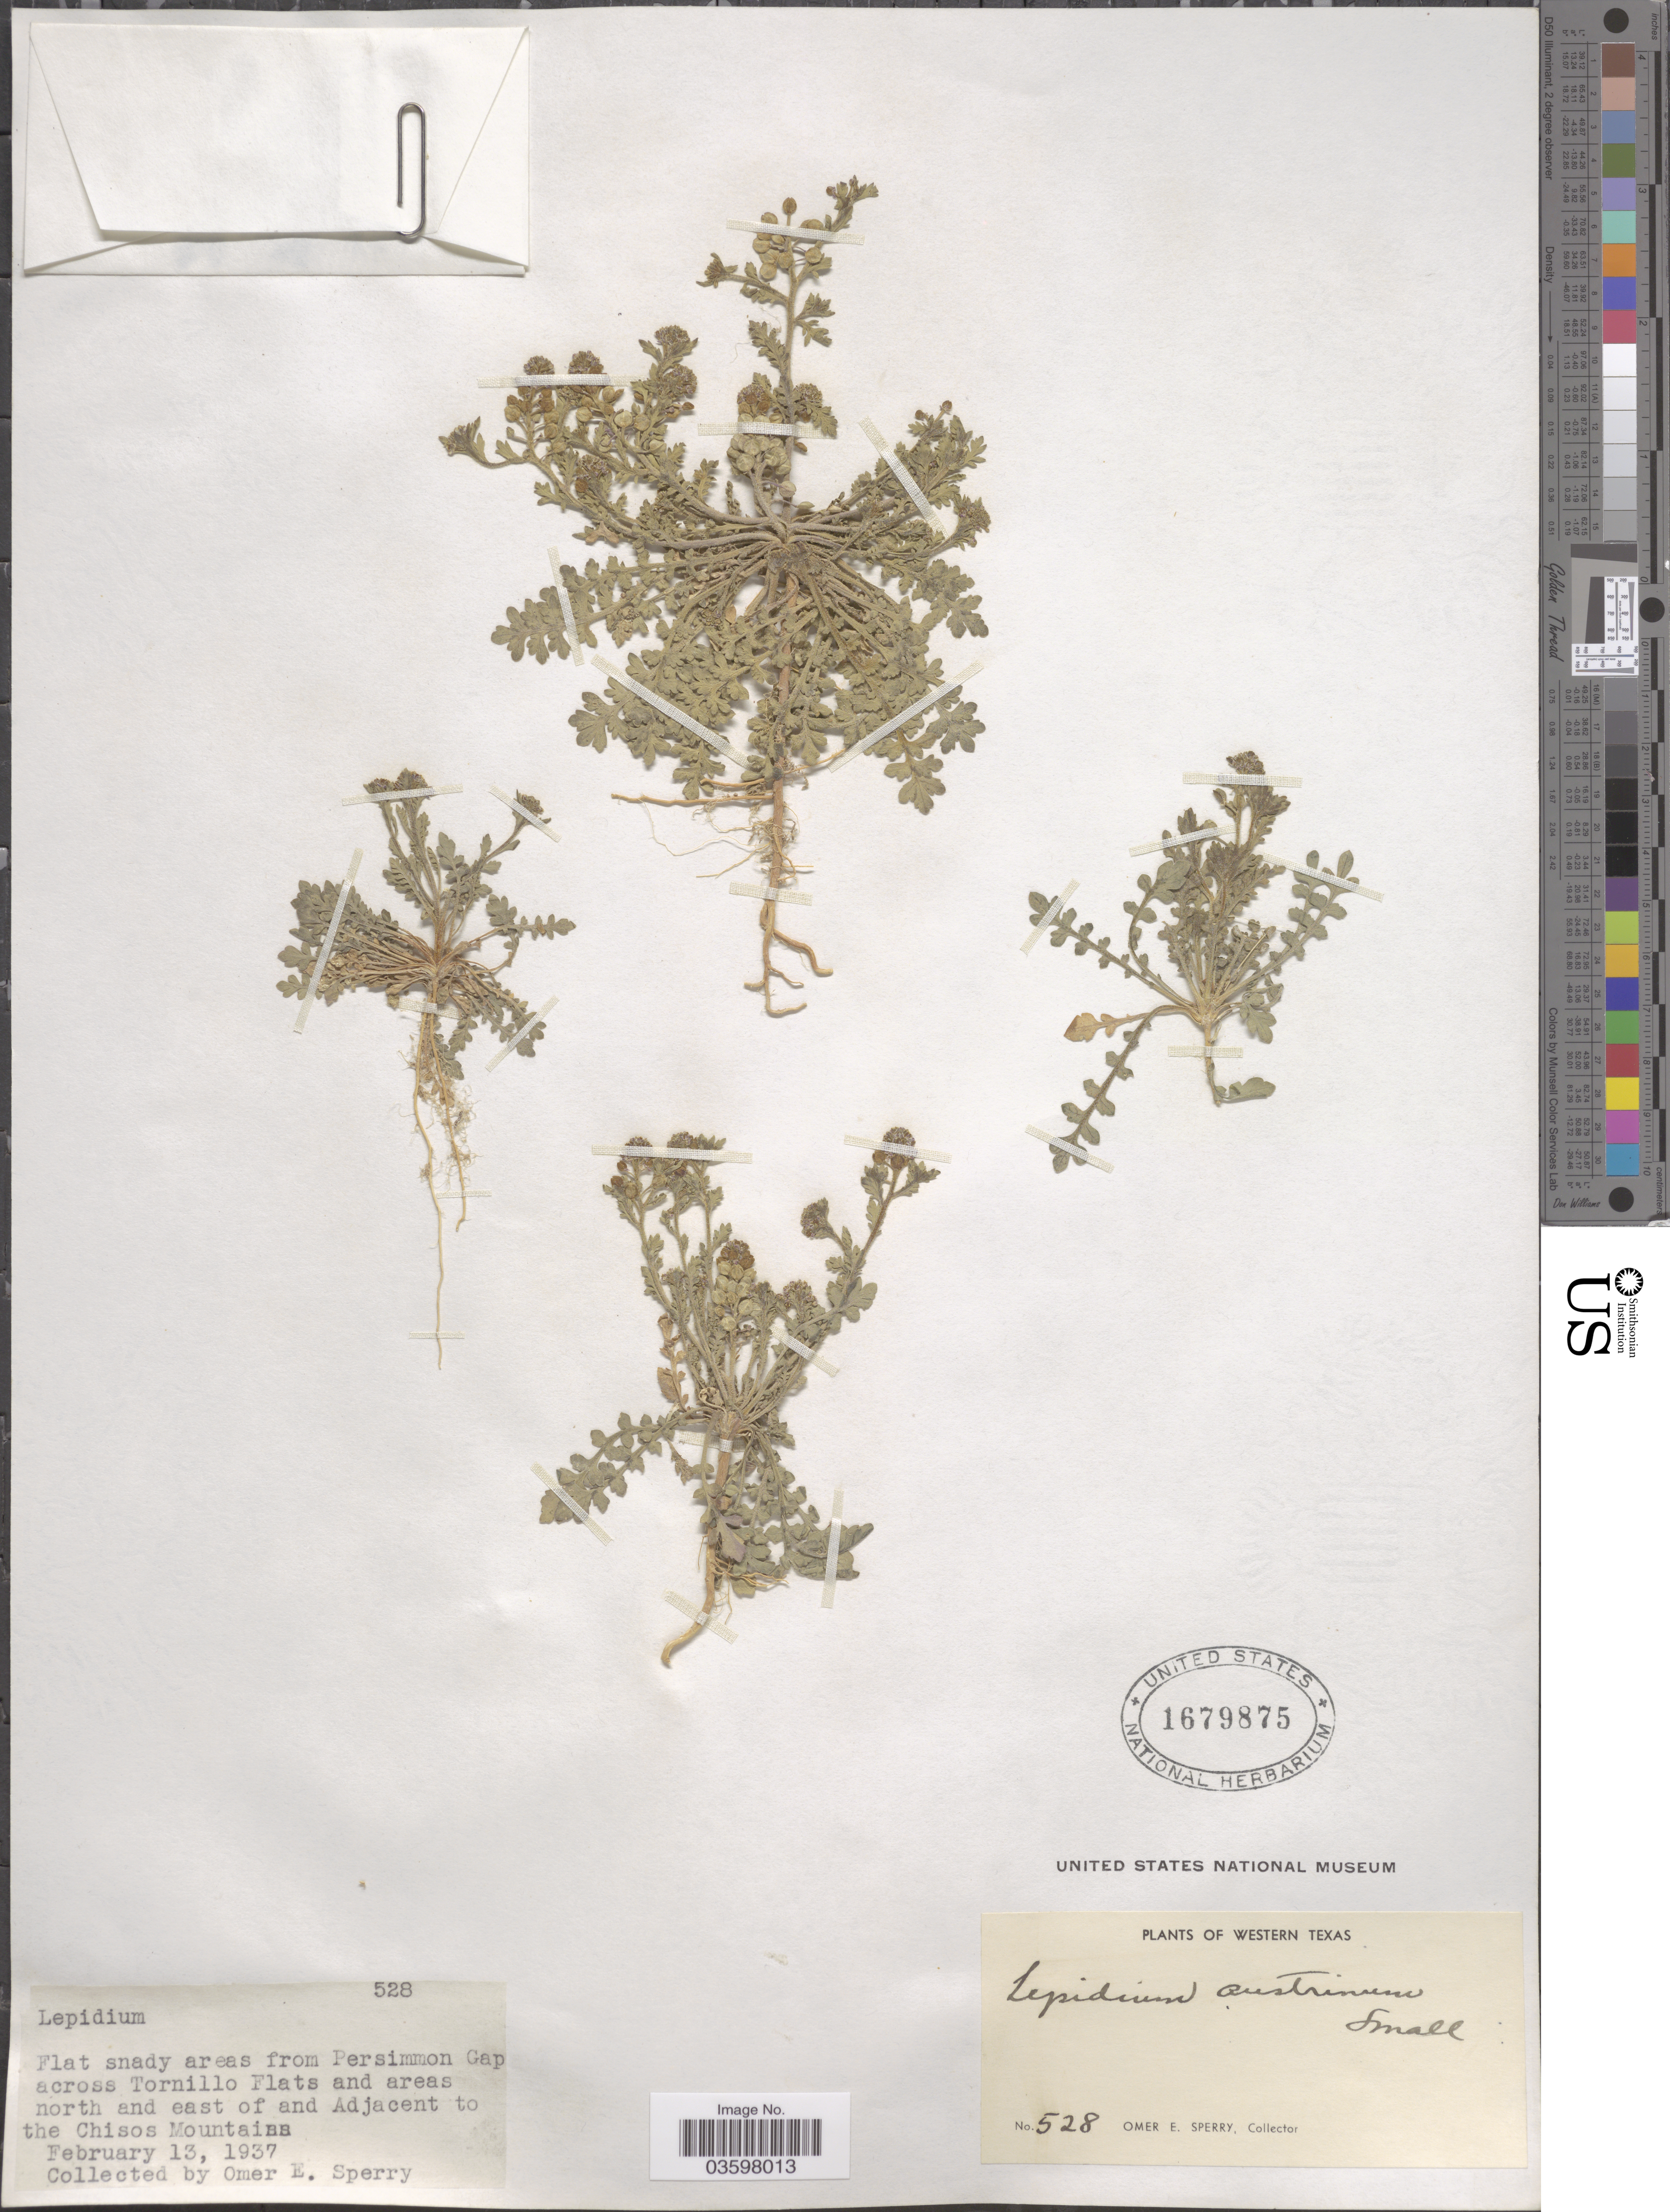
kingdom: Plantae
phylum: Tracheophyta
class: Magnoliopsida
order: Brassicales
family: Brassicaceae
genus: Lepidium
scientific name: Lepidium austrinum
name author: Small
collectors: O. E. Sperry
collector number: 528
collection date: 1937-02-13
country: United States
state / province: Texas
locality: Western Texas. From Persimmon Gap across Tornillo Flats and areas north and east of and Adjacent to the Chisos Mountains.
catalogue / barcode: US 1679875